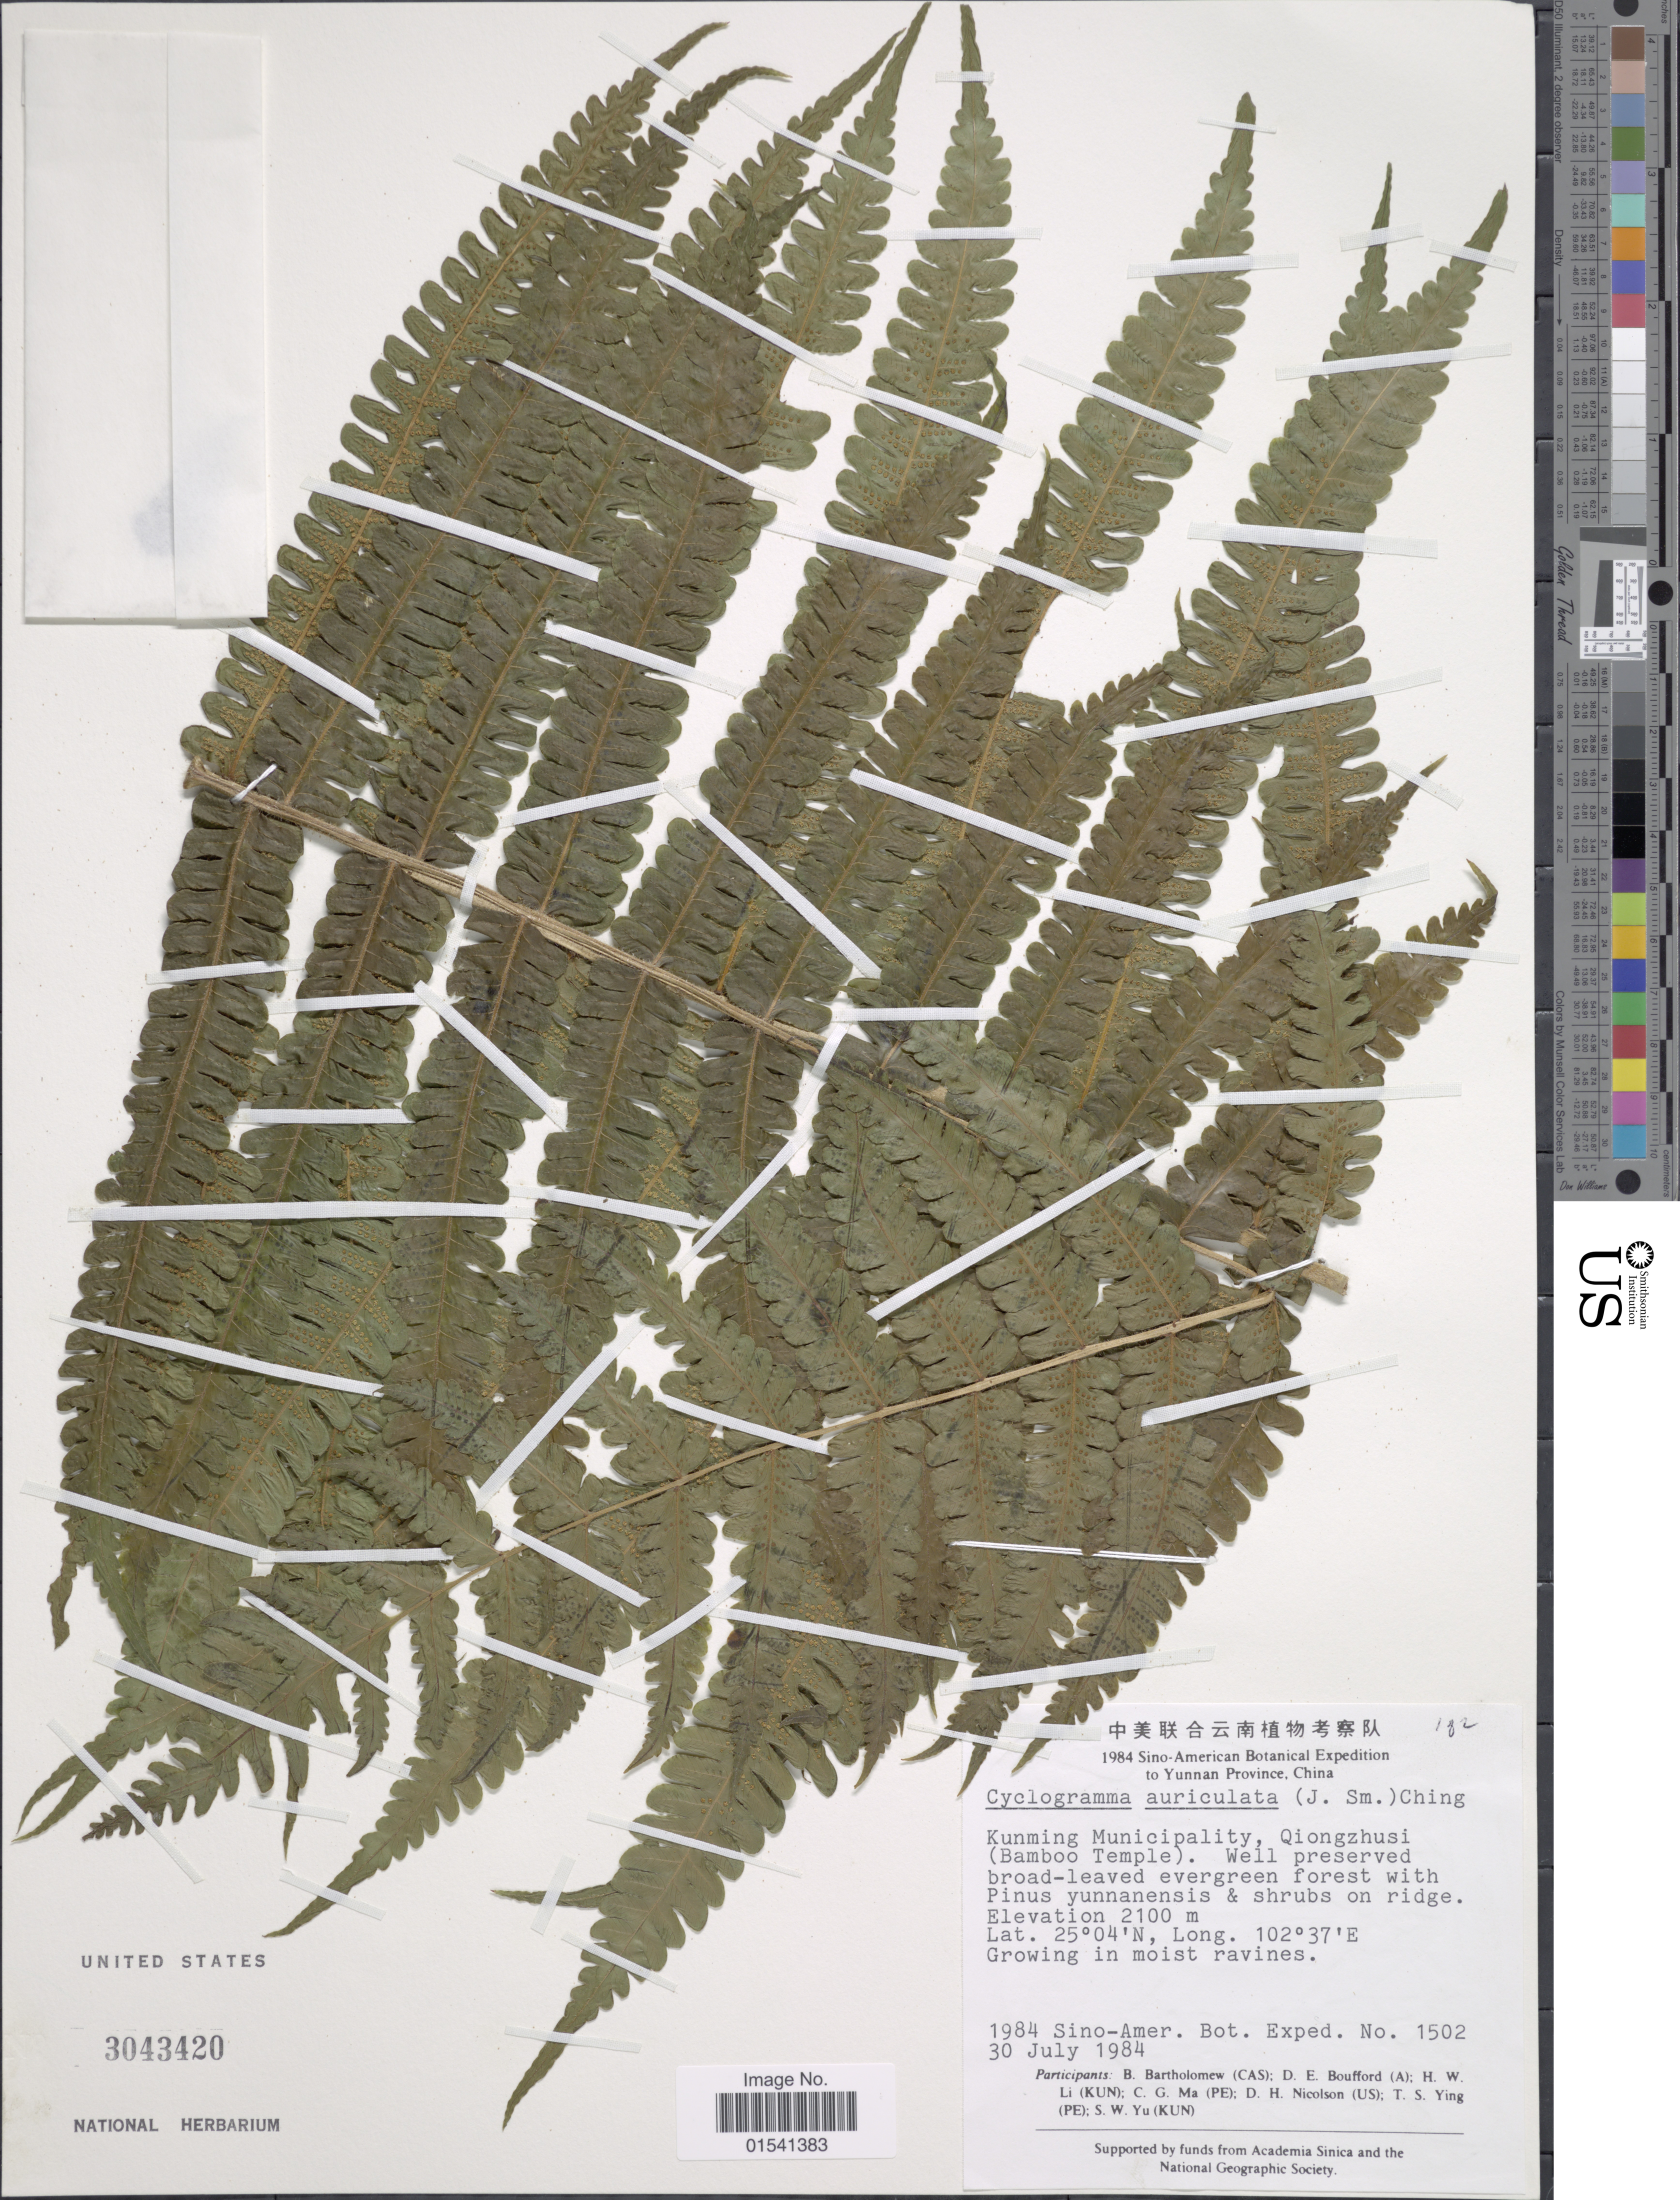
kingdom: Plantae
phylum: Tracheophyta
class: Polypodiopsida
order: Polypodiales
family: Thelypteridaceae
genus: Cyclogramma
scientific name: Cyclogramma auriculata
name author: (J. Sm.) Ching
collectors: Sino-Amer. Bot. Exped. 1984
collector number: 1502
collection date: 1984-07-30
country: China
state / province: Yunnan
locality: Kunming Municipality, Qiongzhusi (Bamboo temple)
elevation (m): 2100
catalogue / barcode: US 3043420